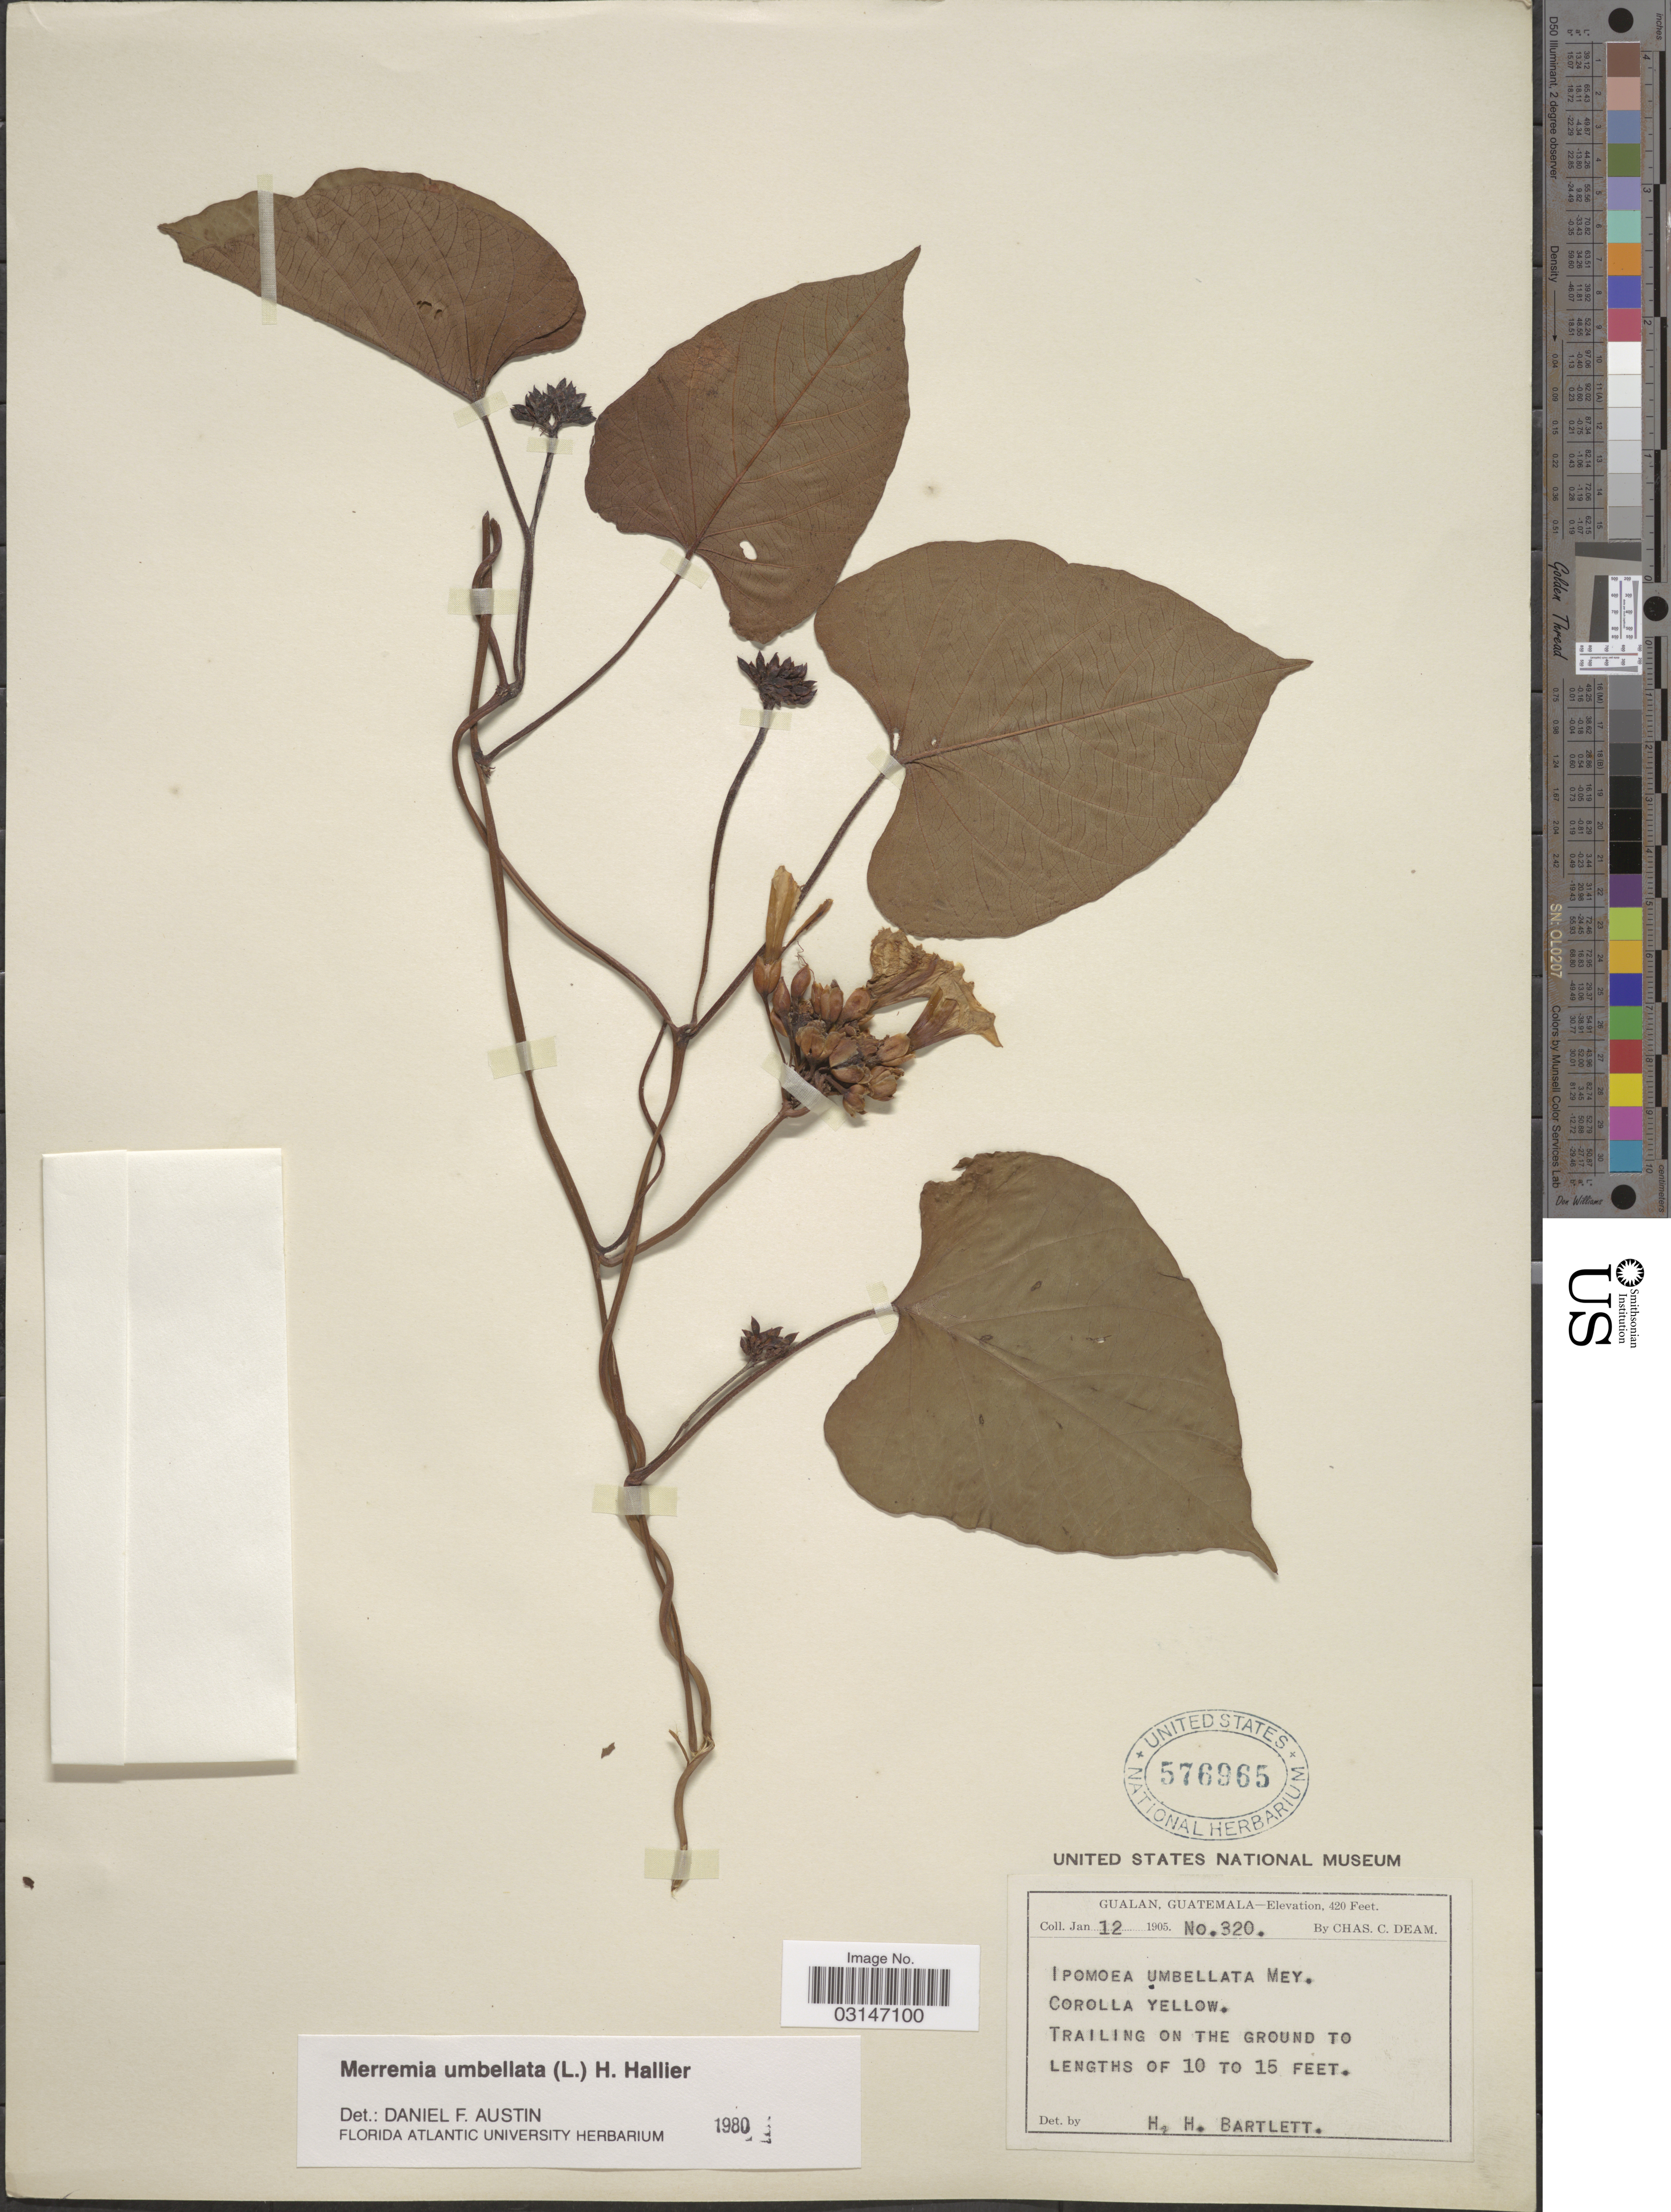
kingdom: Plantae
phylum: Tracheophyta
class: Magnoliopsida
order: Solanales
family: Convolvulaceae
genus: Camonea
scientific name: Camonea umbellata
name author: (L.) A. R. Simões & Staples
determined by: Strong, Mark T., (BOT), Smithsonian Institution - National Museum of Natural History (UNITED STATES)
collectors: C. C. Deam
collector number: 320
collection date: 1905-01-12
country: Guatemala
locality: Gualan, Guatemala.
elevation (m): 128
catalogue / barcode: US 576965